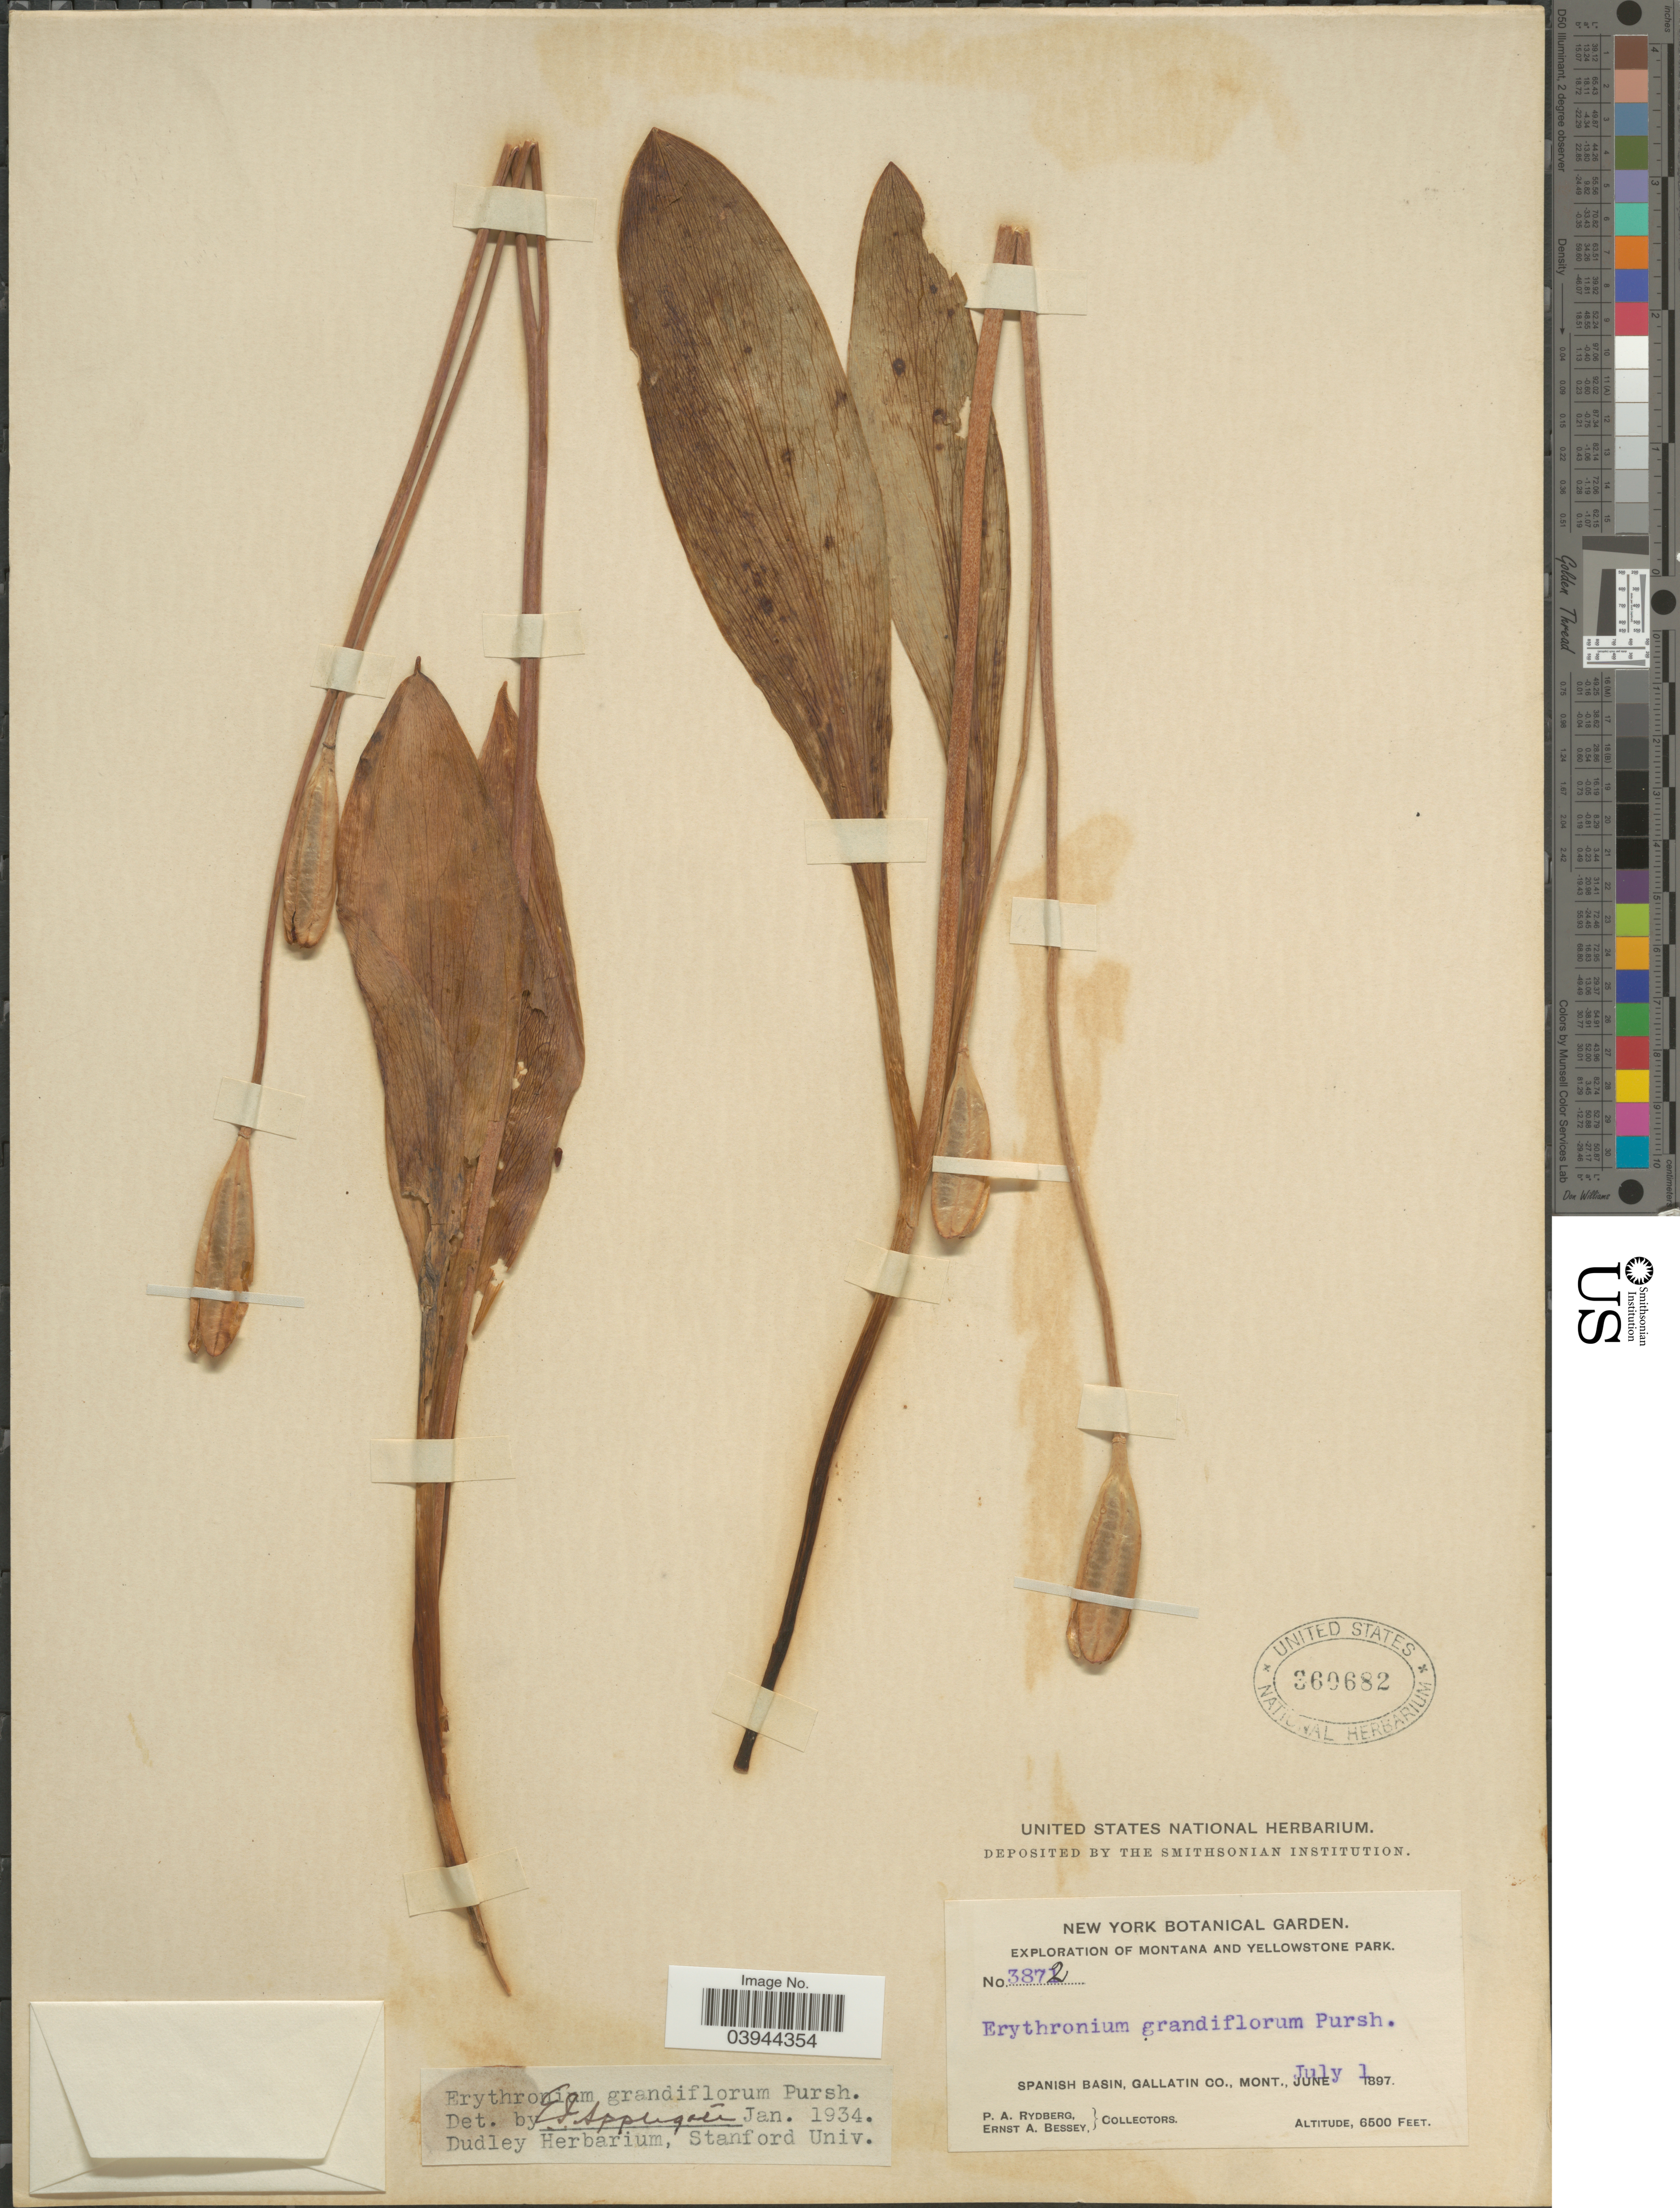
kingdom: Plantae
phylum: Tracheophyta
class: Liliopsida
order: Liliales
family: Liliaceae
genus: Erythronium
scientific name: Erythronium grandiflorum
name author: Pursh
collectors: P. A. Rydberg & E. A. Bessey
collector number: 3872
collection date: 1897-07-01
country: United States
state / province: Montana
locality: Yellowstone Park. Spanish Basin, Gallatin Co.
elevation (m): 1981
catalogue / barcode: US 360682